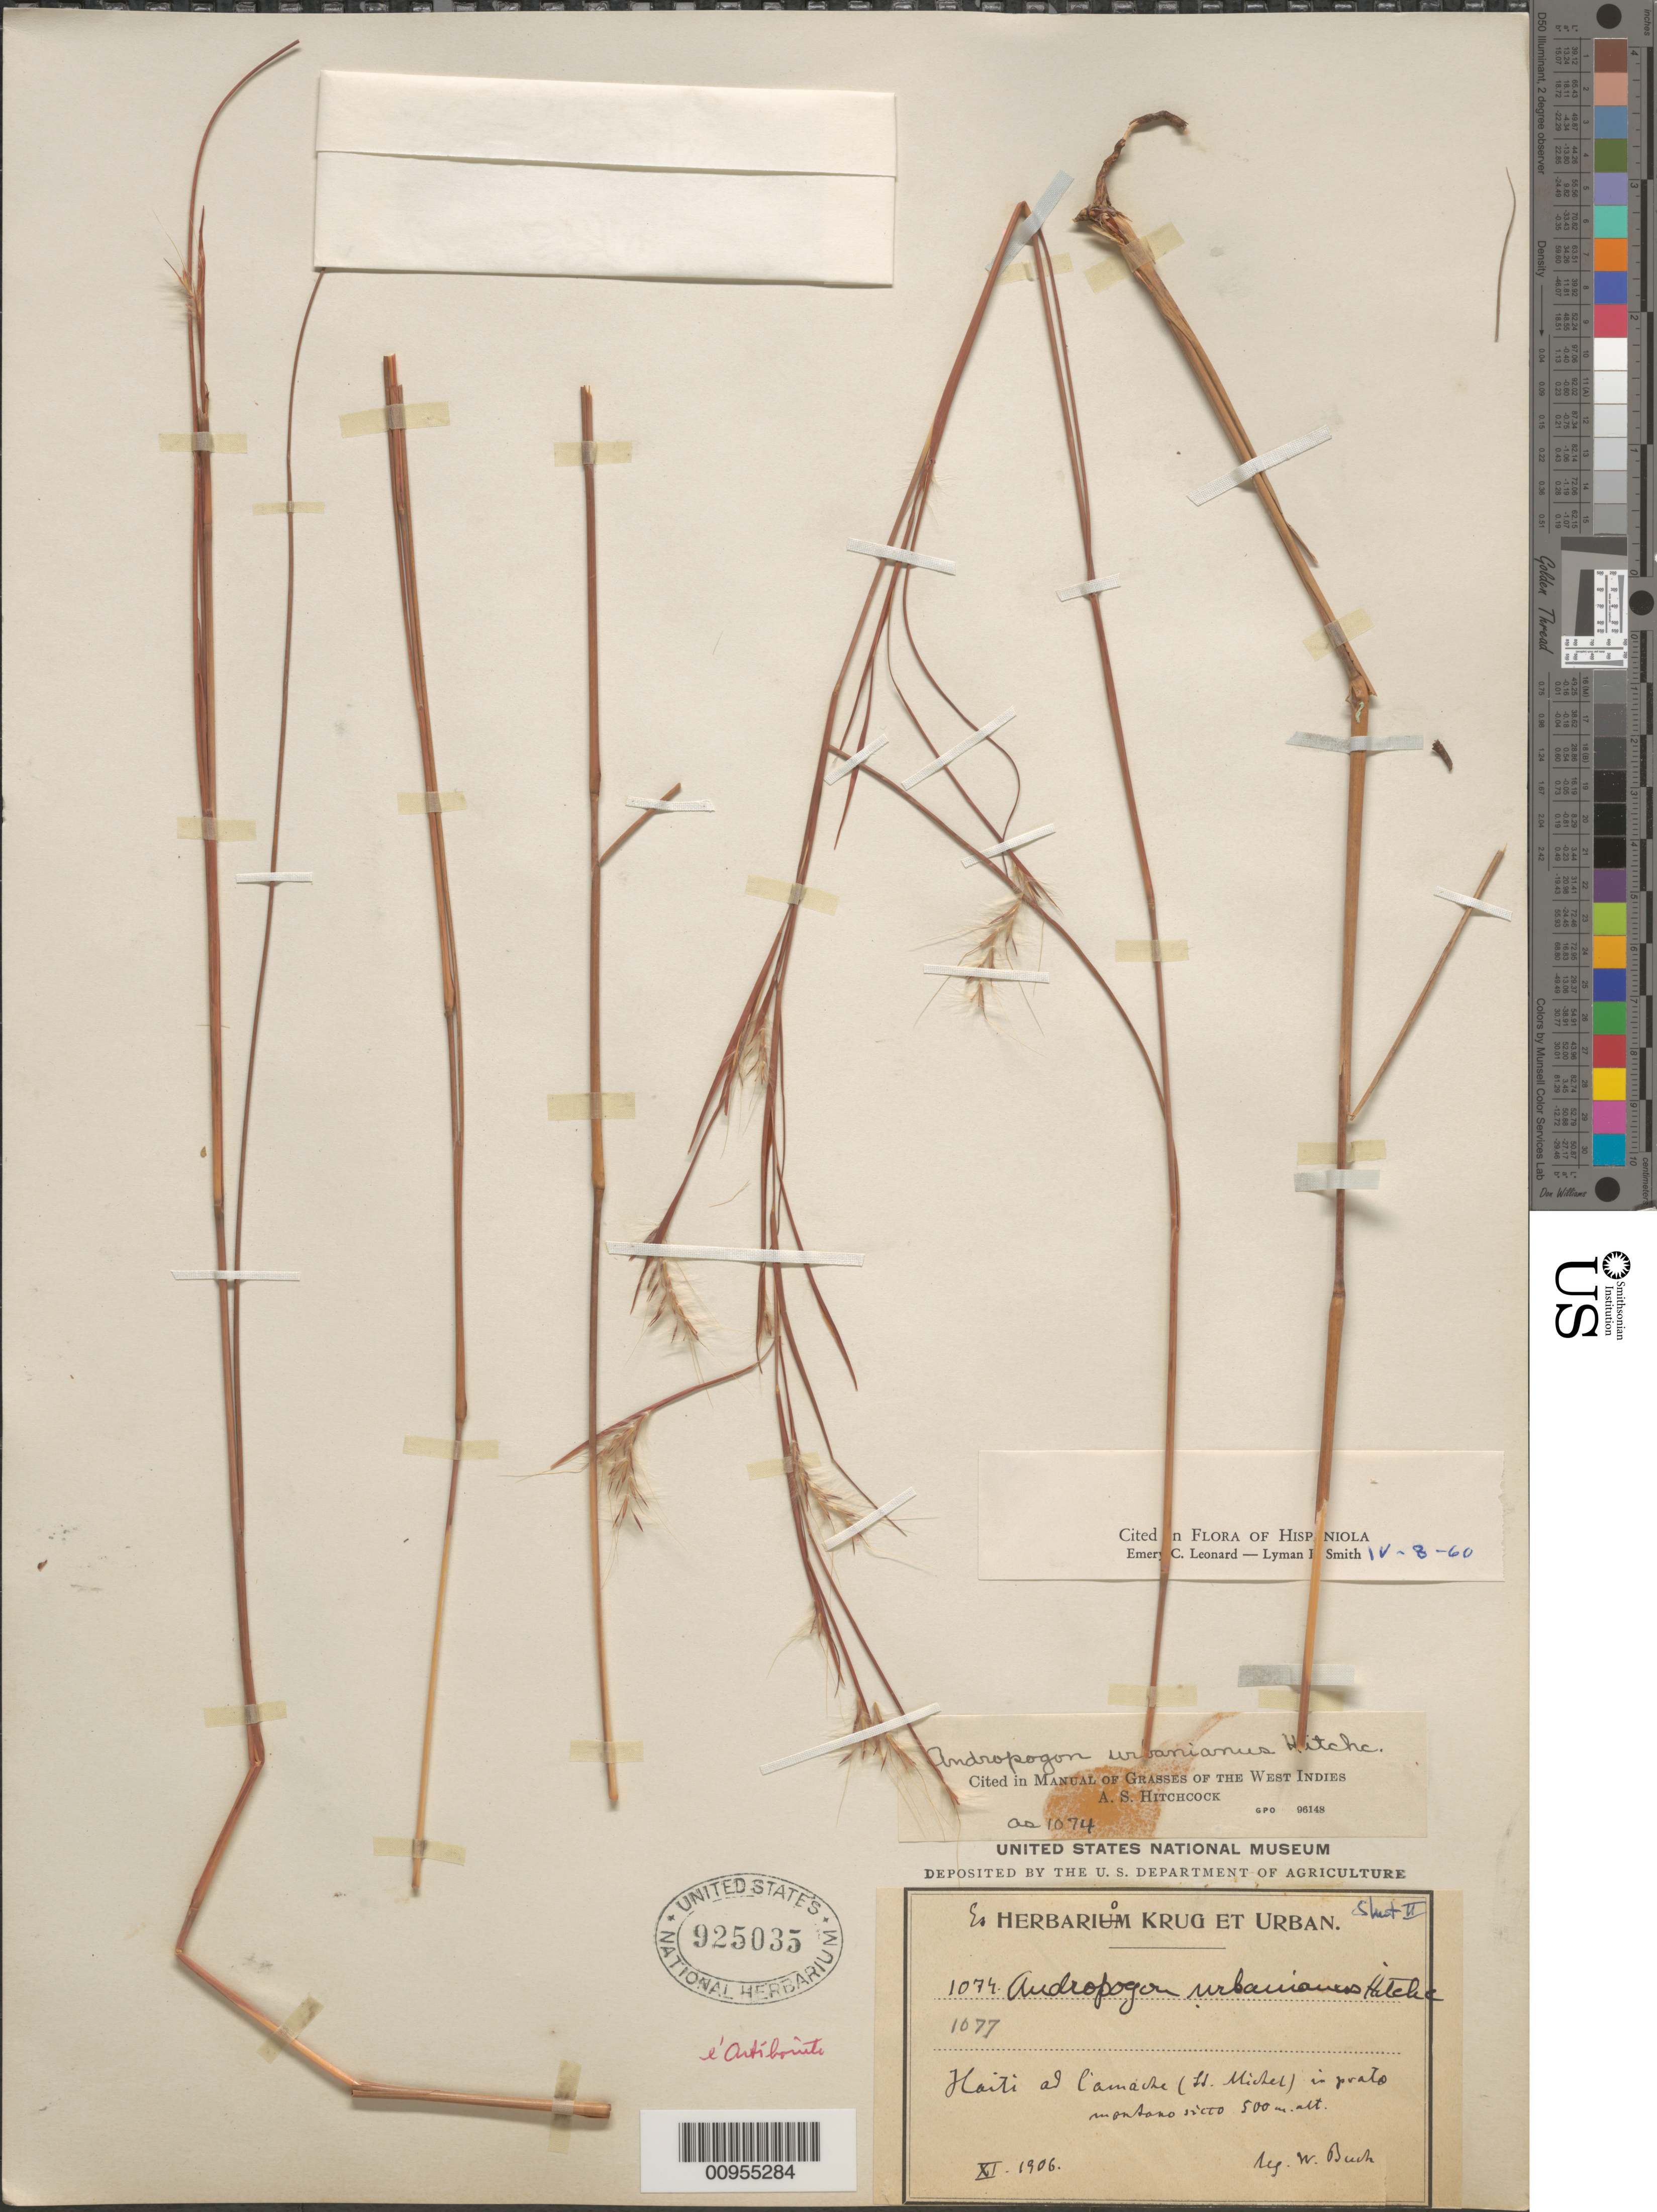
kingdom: Plantae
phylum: Tracheophyta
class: Liliopsida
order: Poales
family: Poaceae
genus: Andropogon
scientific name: Andropogon urbanianus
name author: Hitchc.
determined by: Leonard, E. S.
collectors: W. Buch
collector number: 1077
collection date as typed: Nov 1906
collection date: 1906-11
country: Haiti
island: Hispaniola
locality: at Camache (St. Michel).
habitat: in prato montano sicco.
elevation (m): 500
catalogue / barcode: US 925035